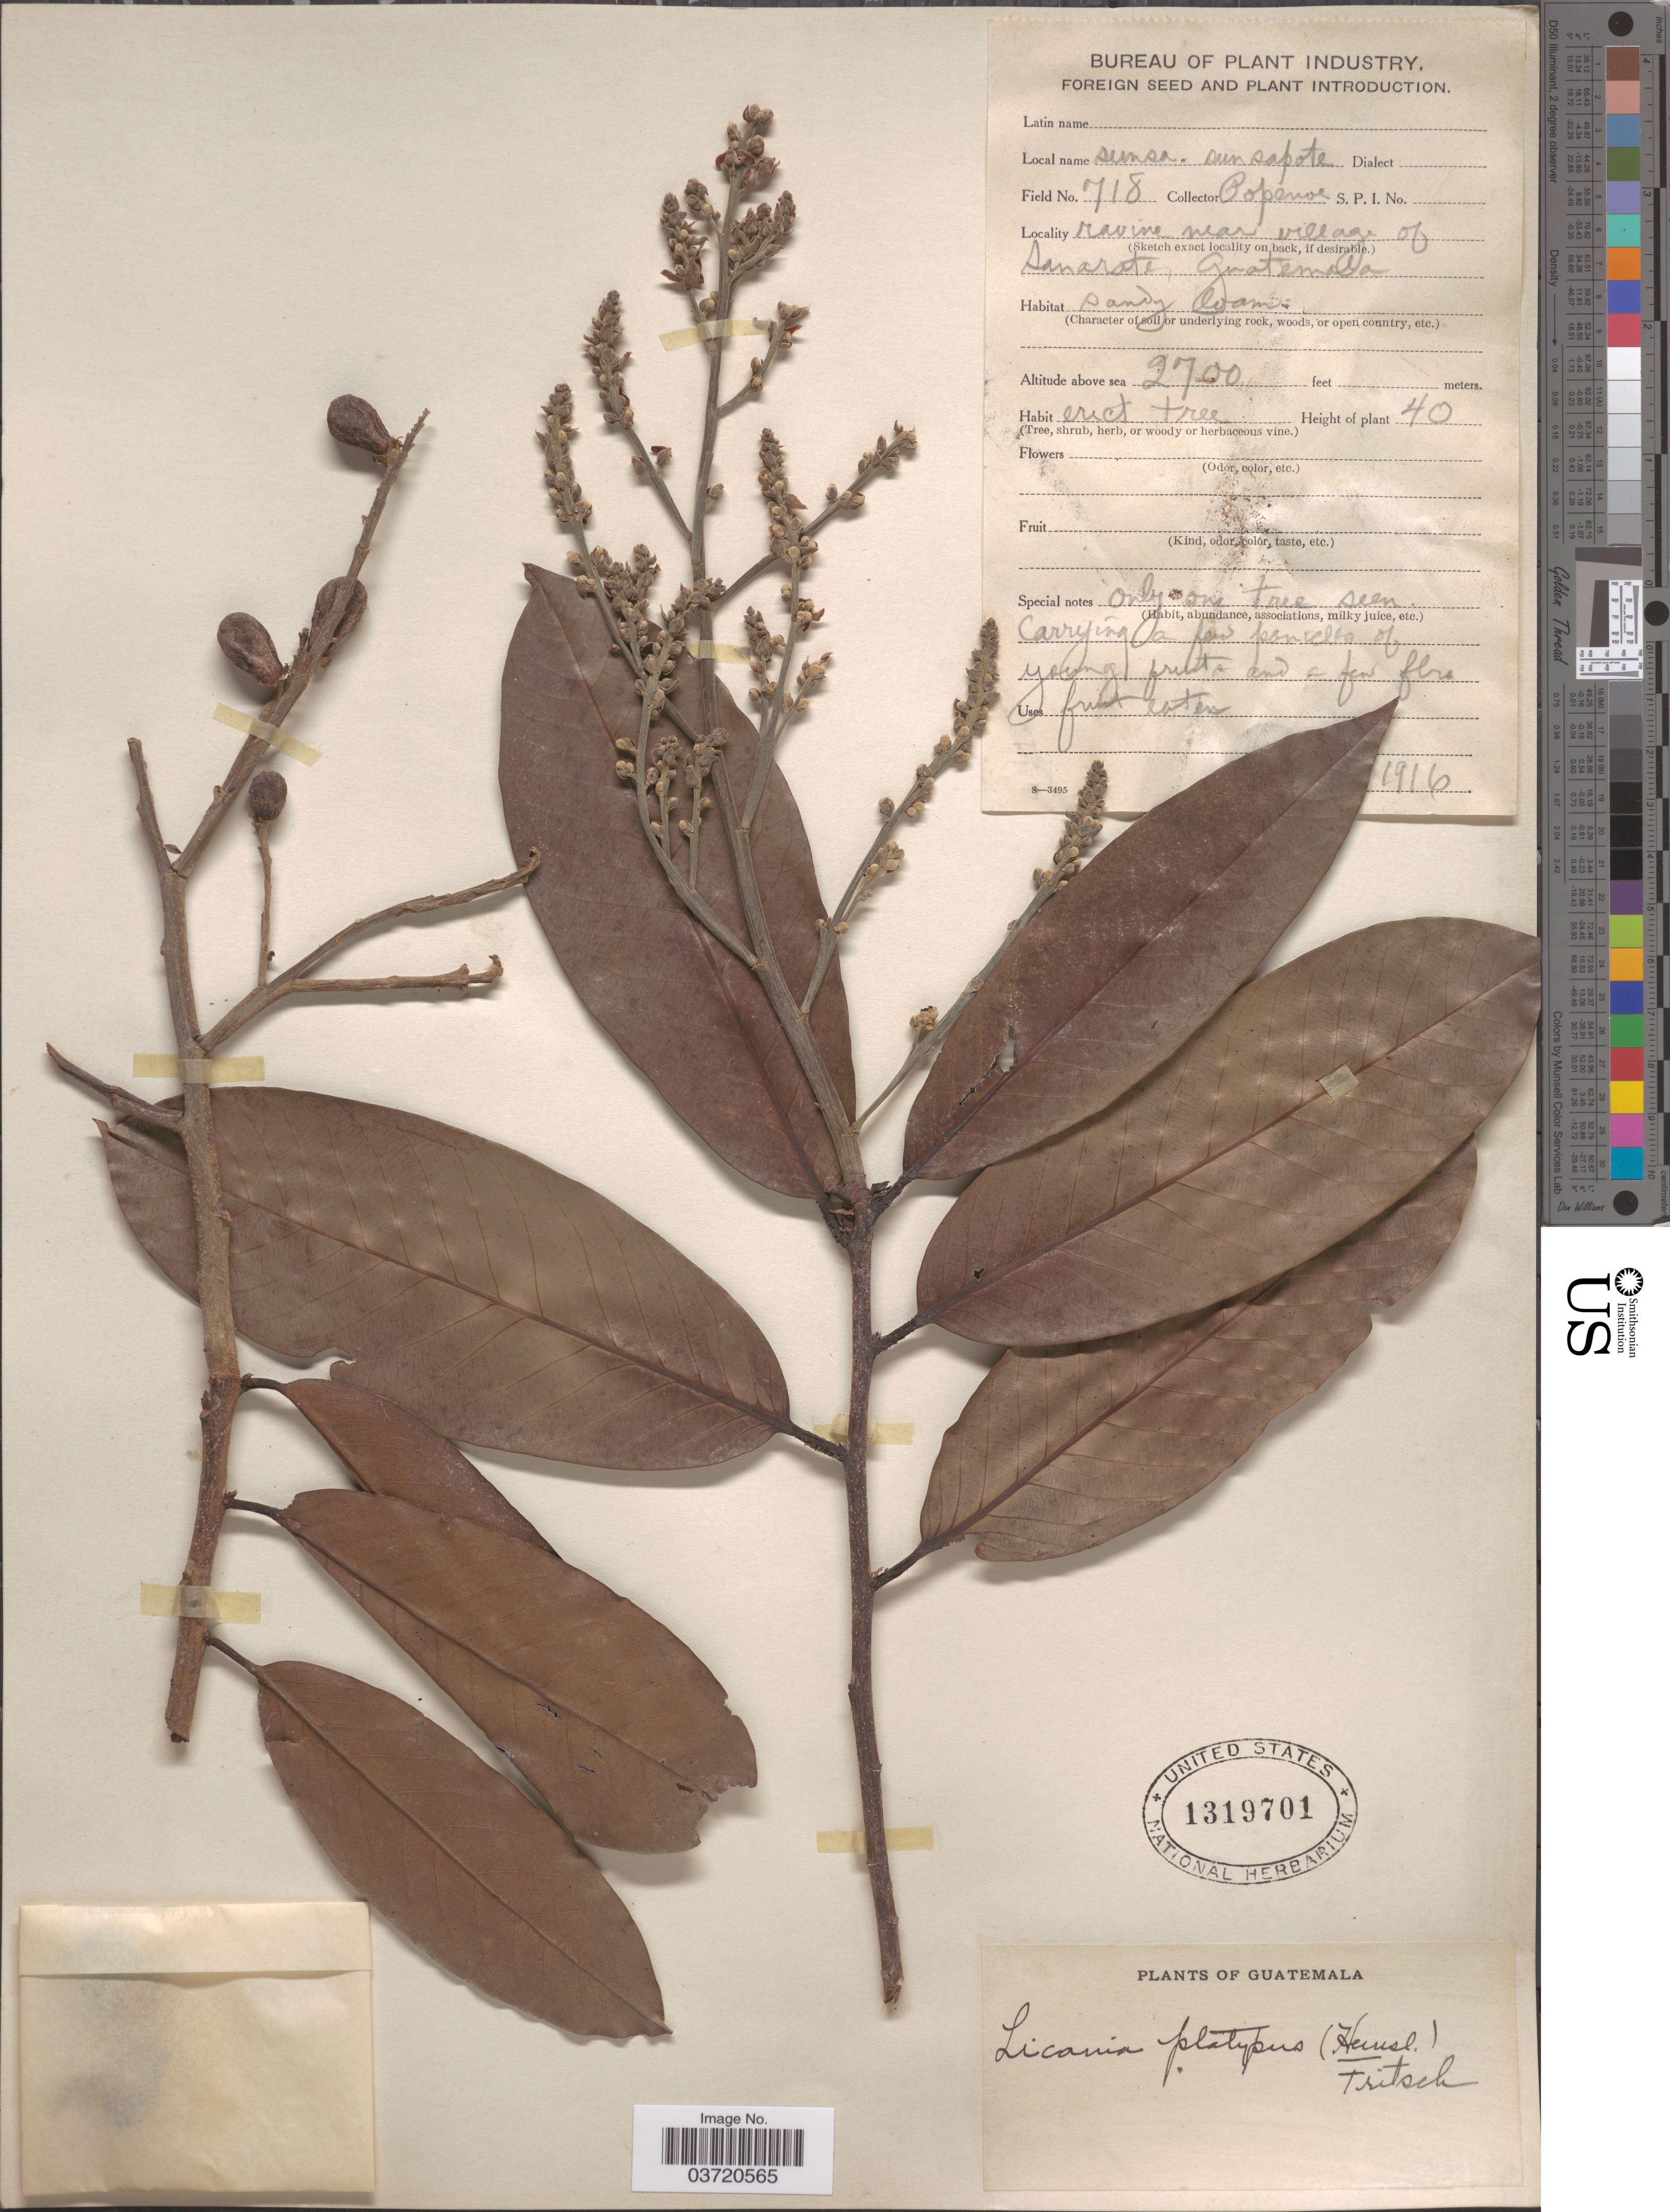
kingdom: Plantae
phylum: Tracheophyta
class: Magnoliopsida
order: Malpighiales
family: Chrysobalanaceae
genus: Moquilea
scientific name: Moquilea platypus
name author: Hemsl.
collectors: -- Popenoe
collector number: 718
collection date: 1916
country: Guatemala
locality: Ravine near village of Sanarate.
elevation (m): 823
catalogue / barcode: US 1319701